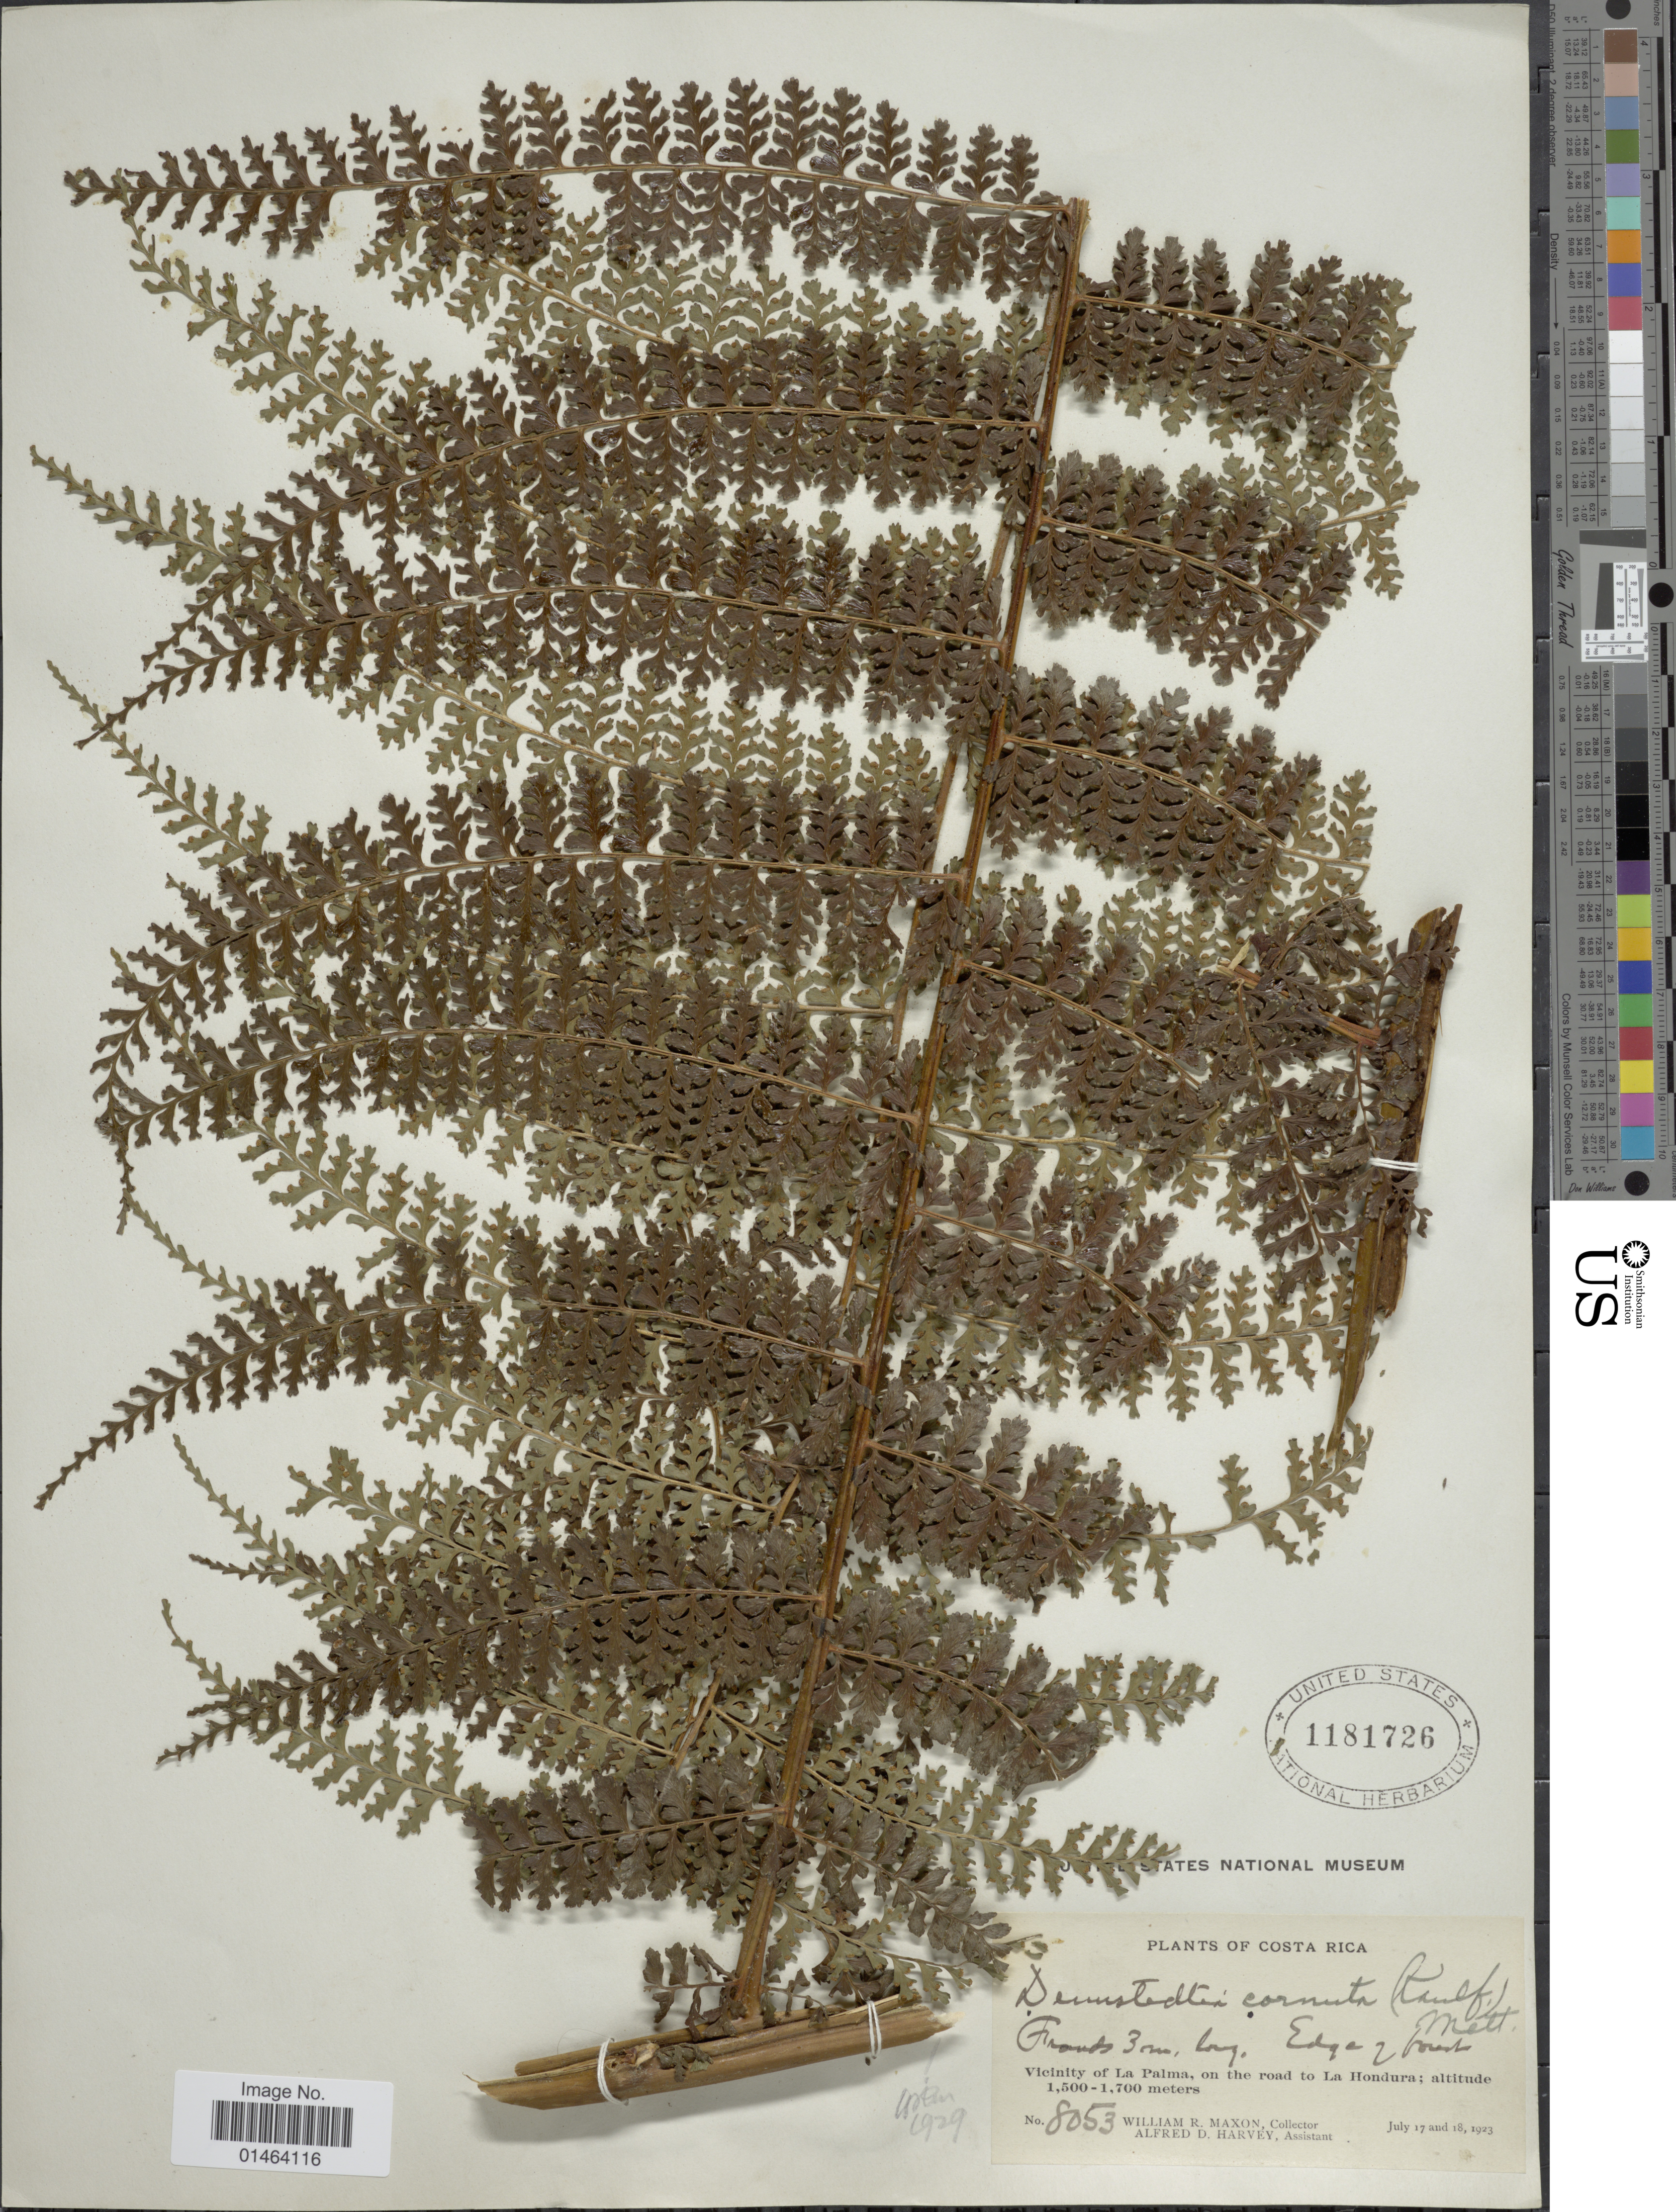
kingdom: Plantae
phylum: Tracheophyta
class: Polypodiopsida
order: Polypodiales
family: Dennstaedtiaceae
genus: Dennstaedtia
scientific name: Dennstaedtia cornuta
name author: (Kaulf.) Mett.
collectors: W. R. Maxon & A. D. Harvey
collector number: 8053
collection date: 1923-07-17/1923-07-18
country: Costa Rica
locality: Panama, Vicinity of La Palma, on the road to La Hondura.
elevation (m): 1500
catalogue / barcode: US 1181726